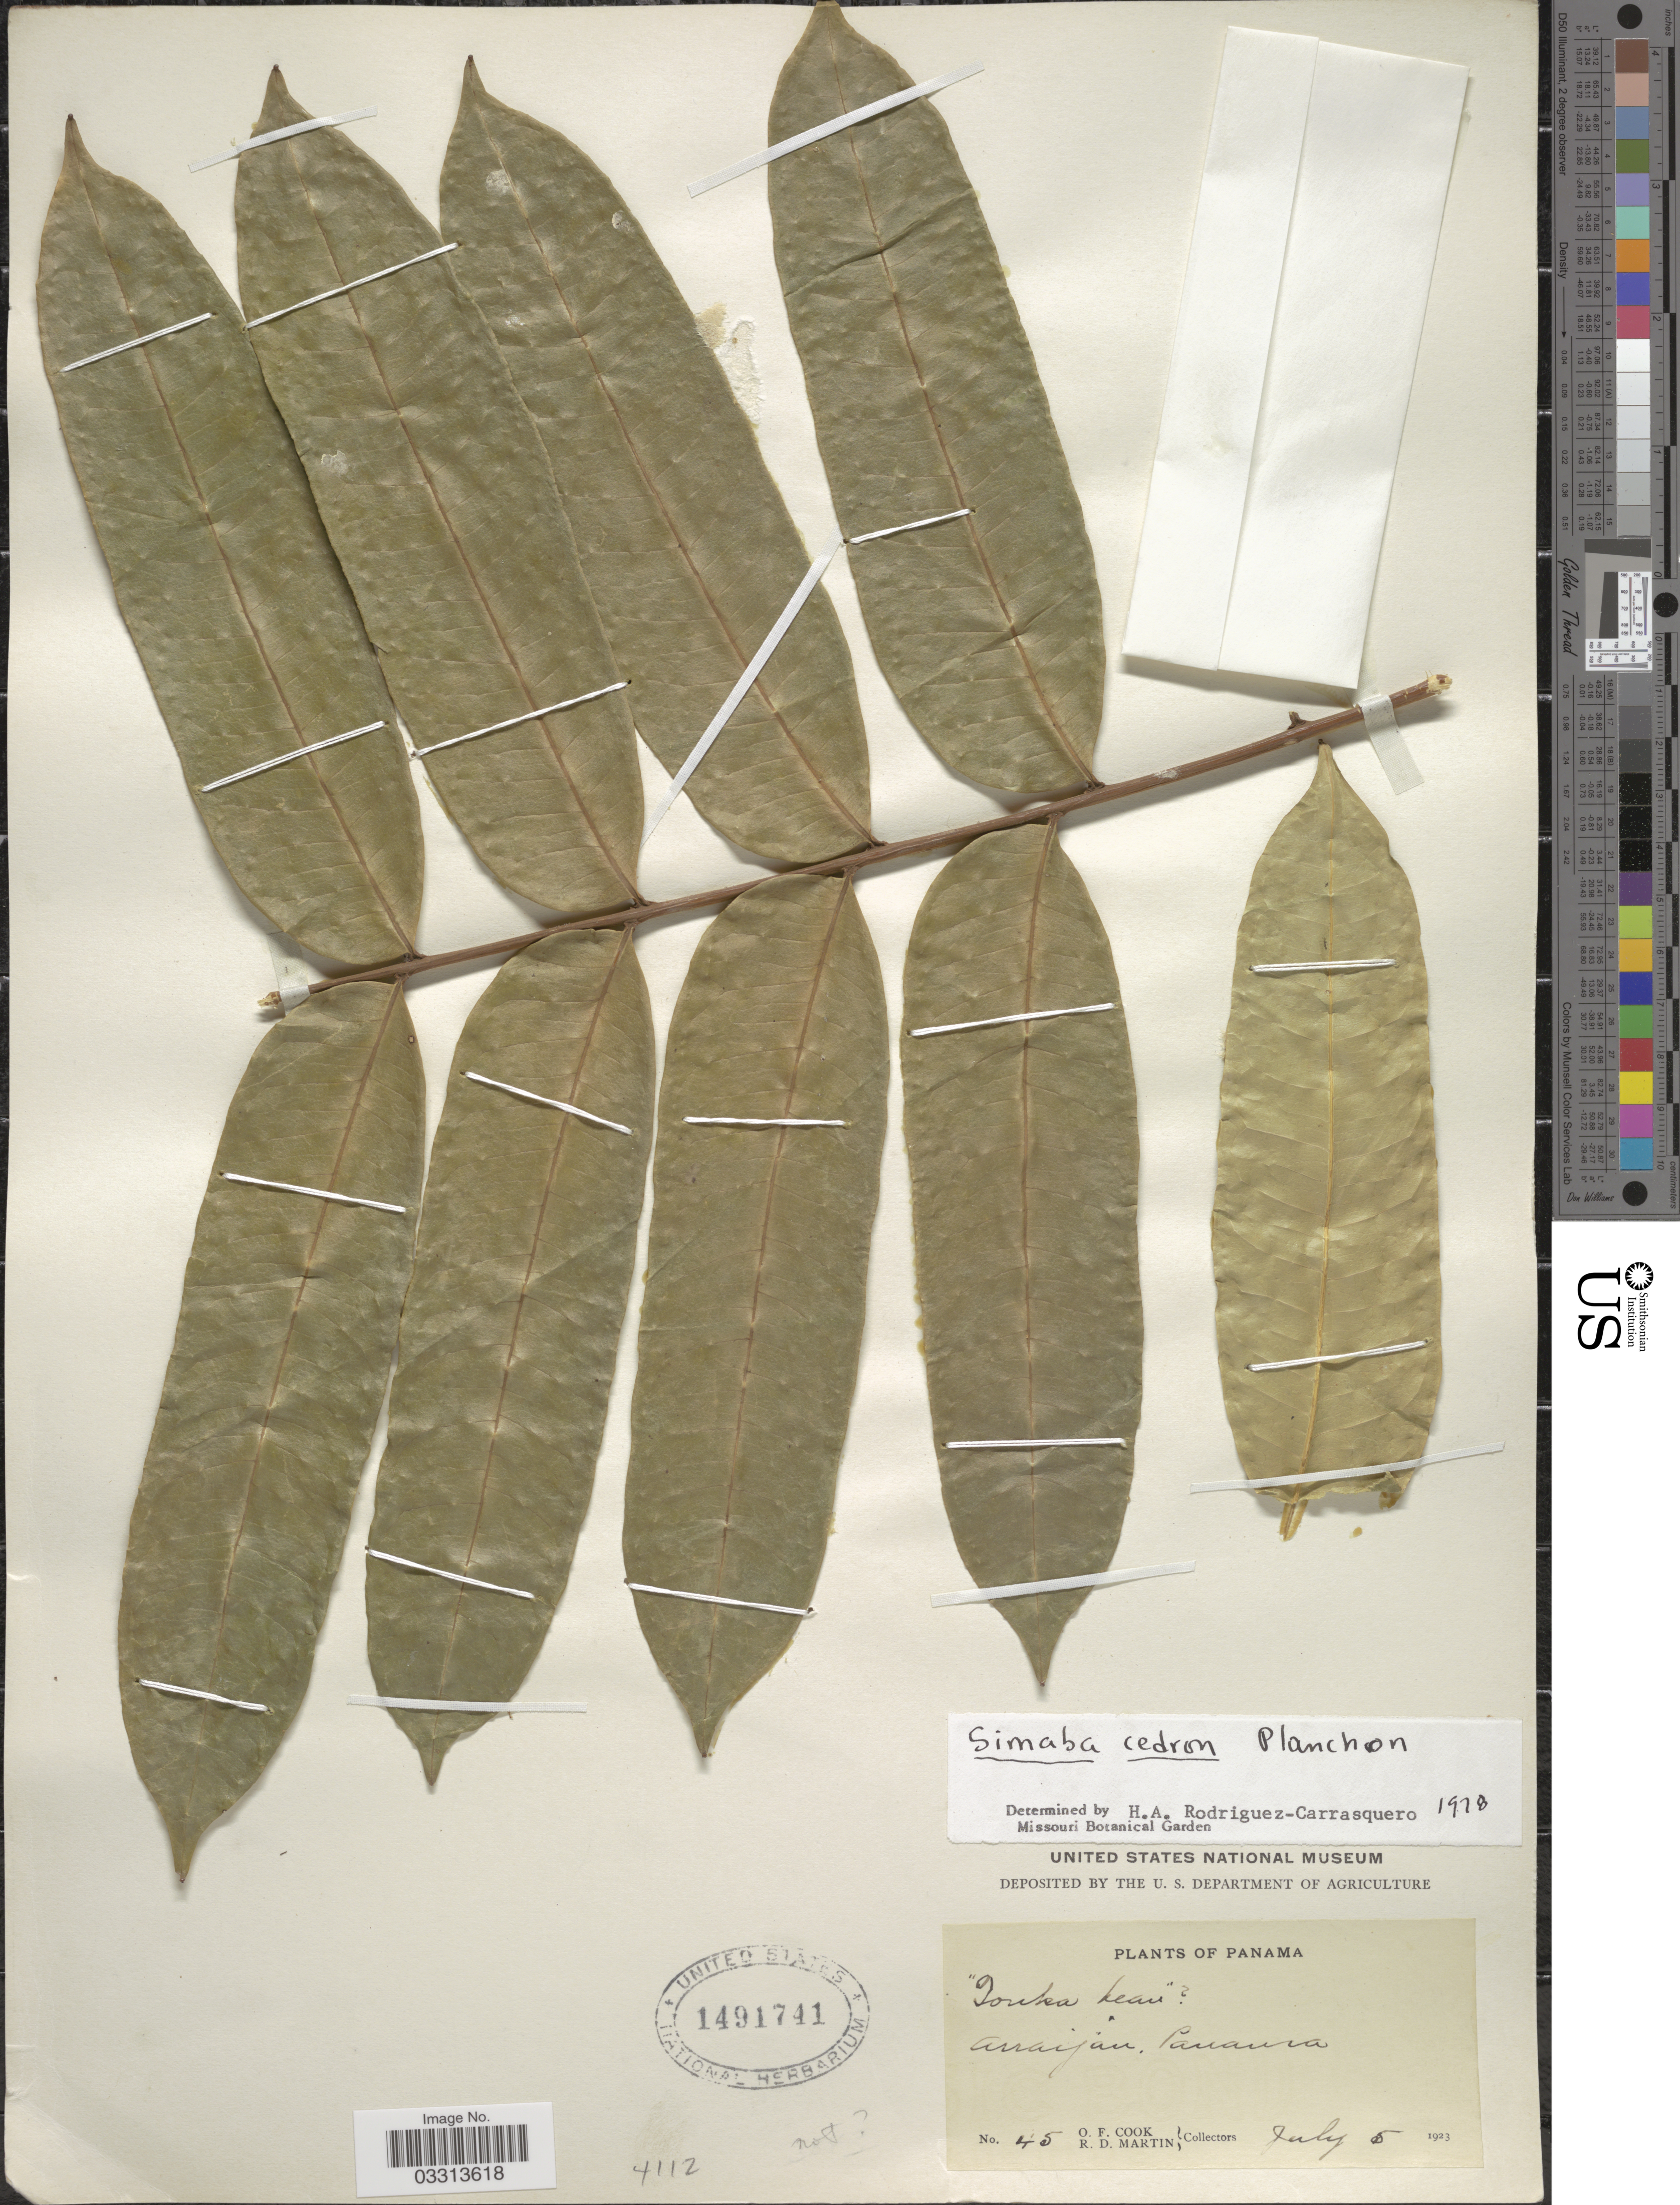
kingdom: Plantae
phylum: Tracheophyta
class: Magnoliopsida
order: Sapindales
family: Simaroubaceae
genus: Homalolepis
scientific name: Homalolepis cedron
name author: (Planch.) Devecchi & Pirani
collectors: O. F. Cook & R. D. Martin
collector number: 45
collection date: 1923-07-05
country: Panama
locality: Arraijan.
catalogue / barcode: US 1491741